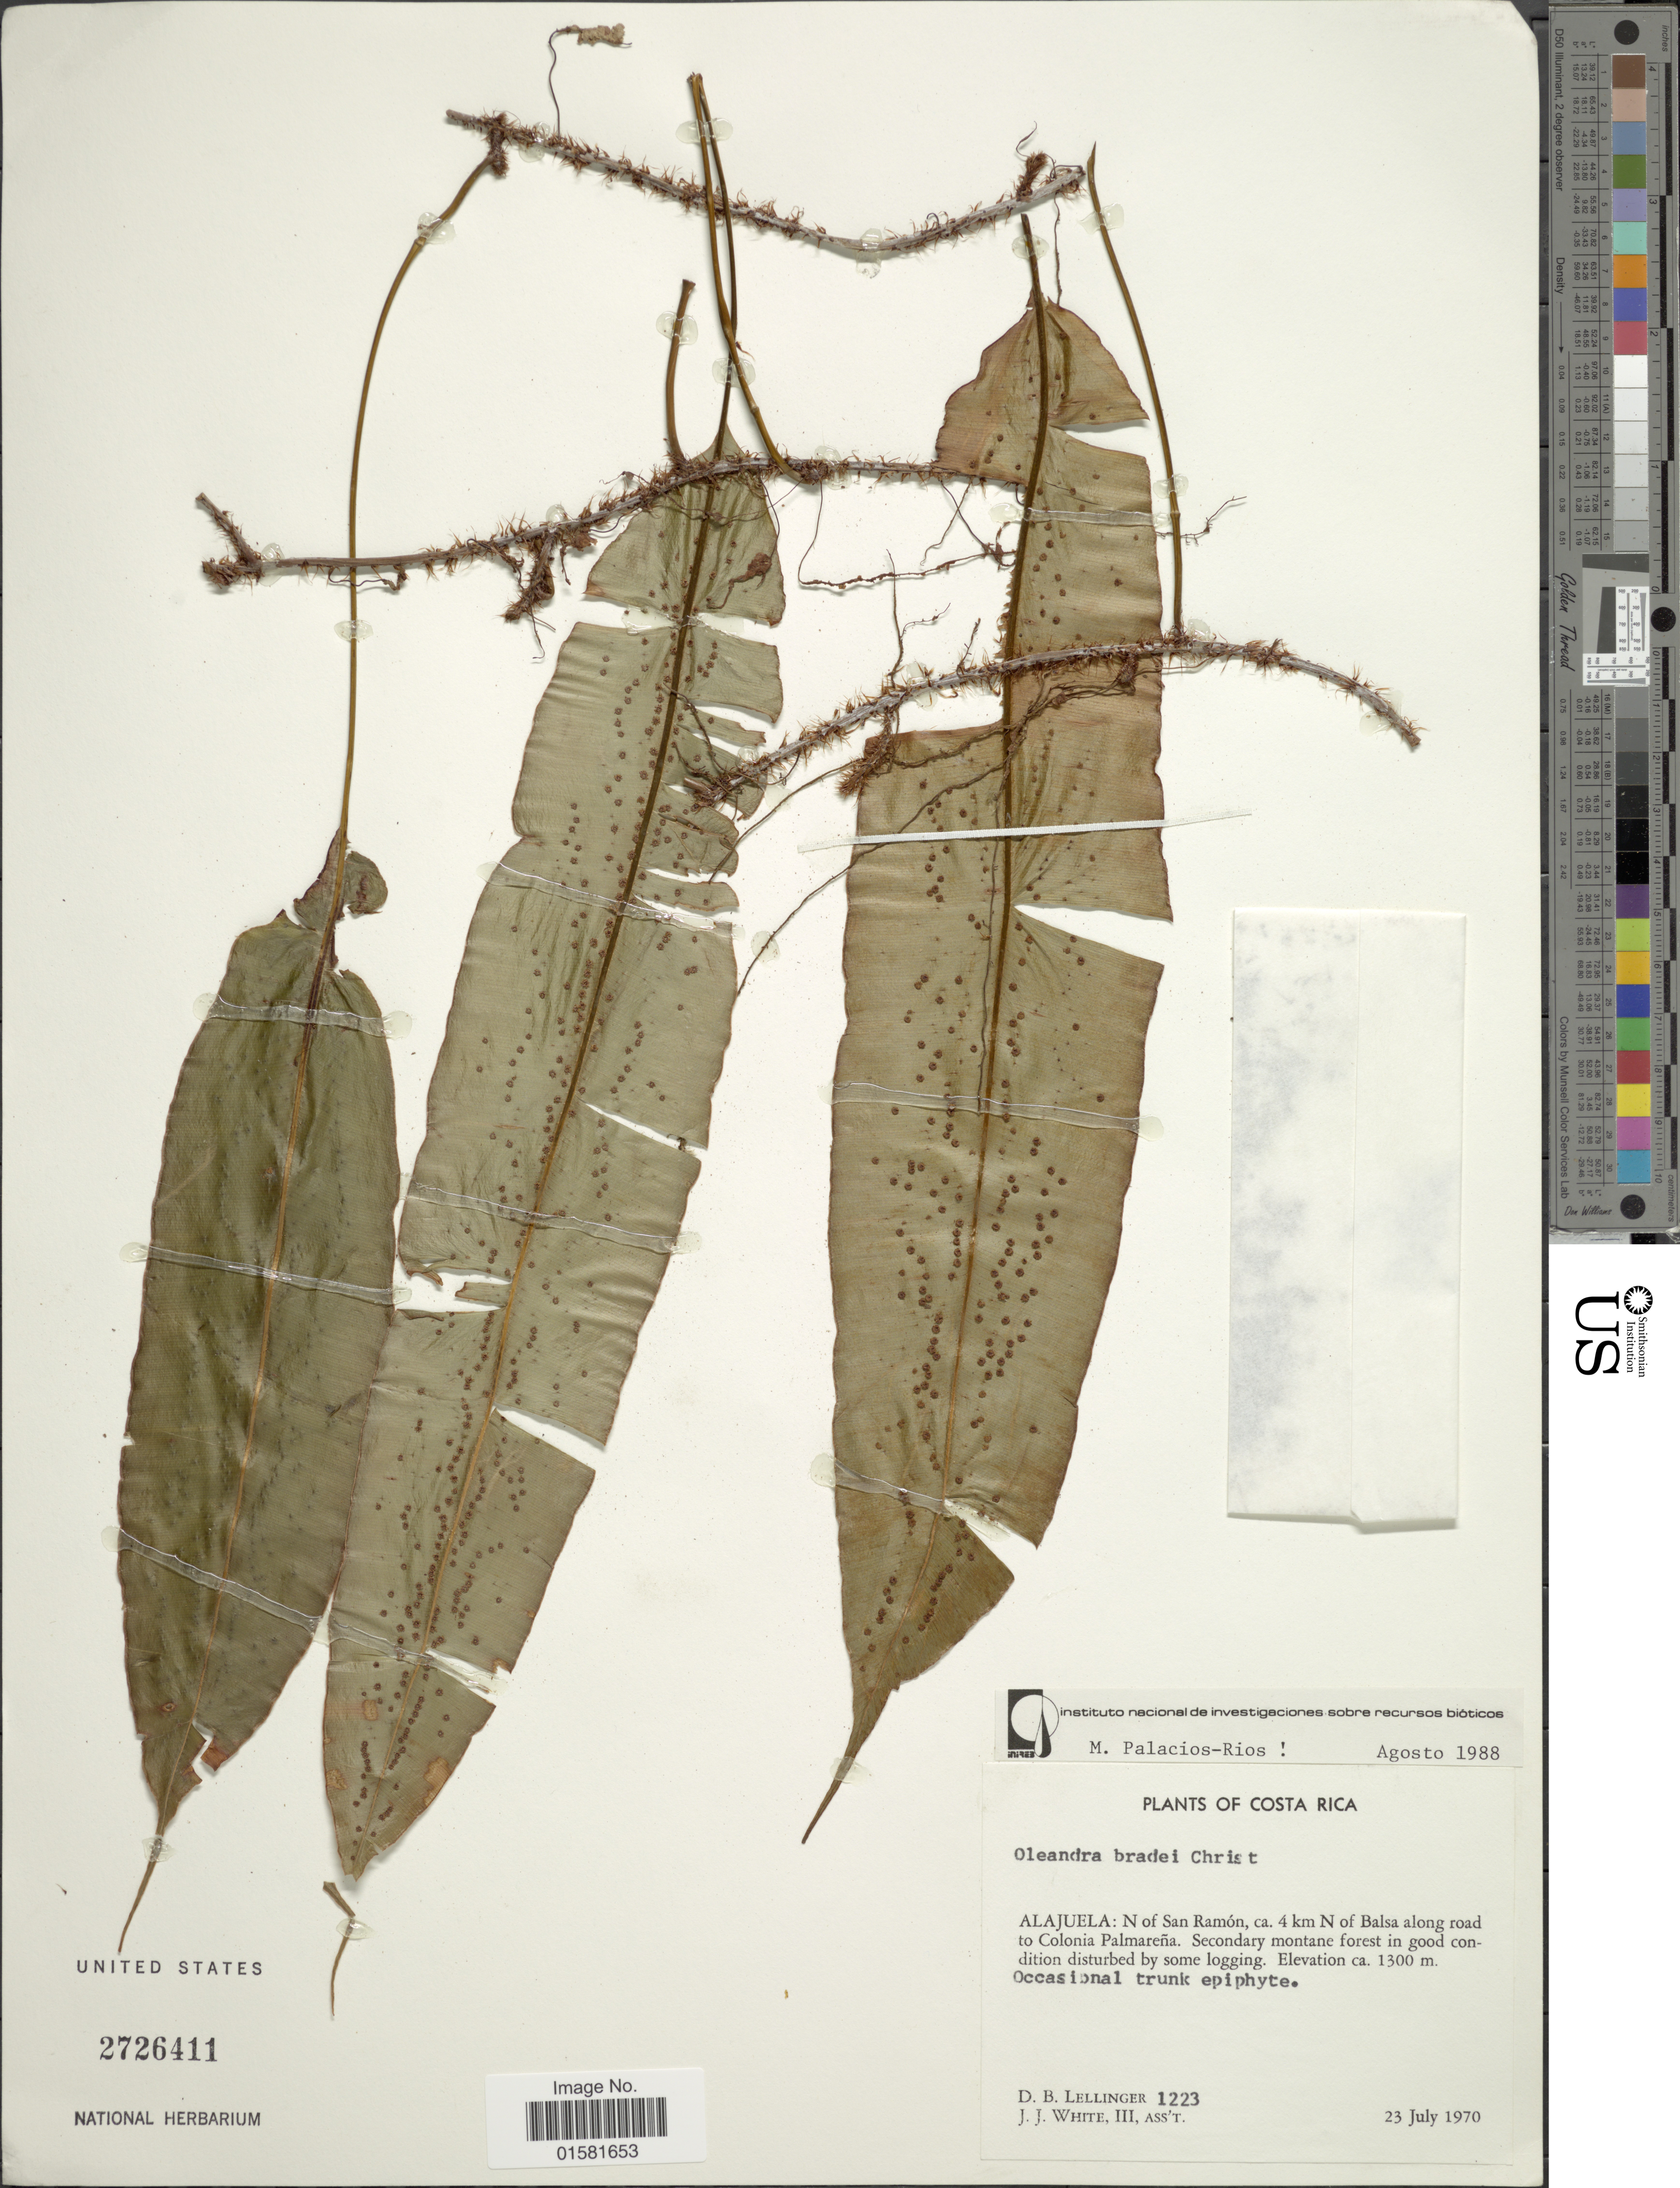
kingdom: Plantae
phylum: Tracheophyta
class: Polypodiopsida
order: Polypodiales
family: Oleandraceae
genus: Oleandra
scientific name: Oleandra bradei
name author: Christ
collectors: D. B. Lellinger & J. J. White III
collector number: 1223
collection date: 1970-07-23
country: Costa Rica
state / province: Alajuela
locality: Costa Rica, Alajuela: N of San Ramon, ca. 4 km N of Balsa along road to Colonia Palmarena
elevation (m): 1300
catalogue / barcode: US 2726411